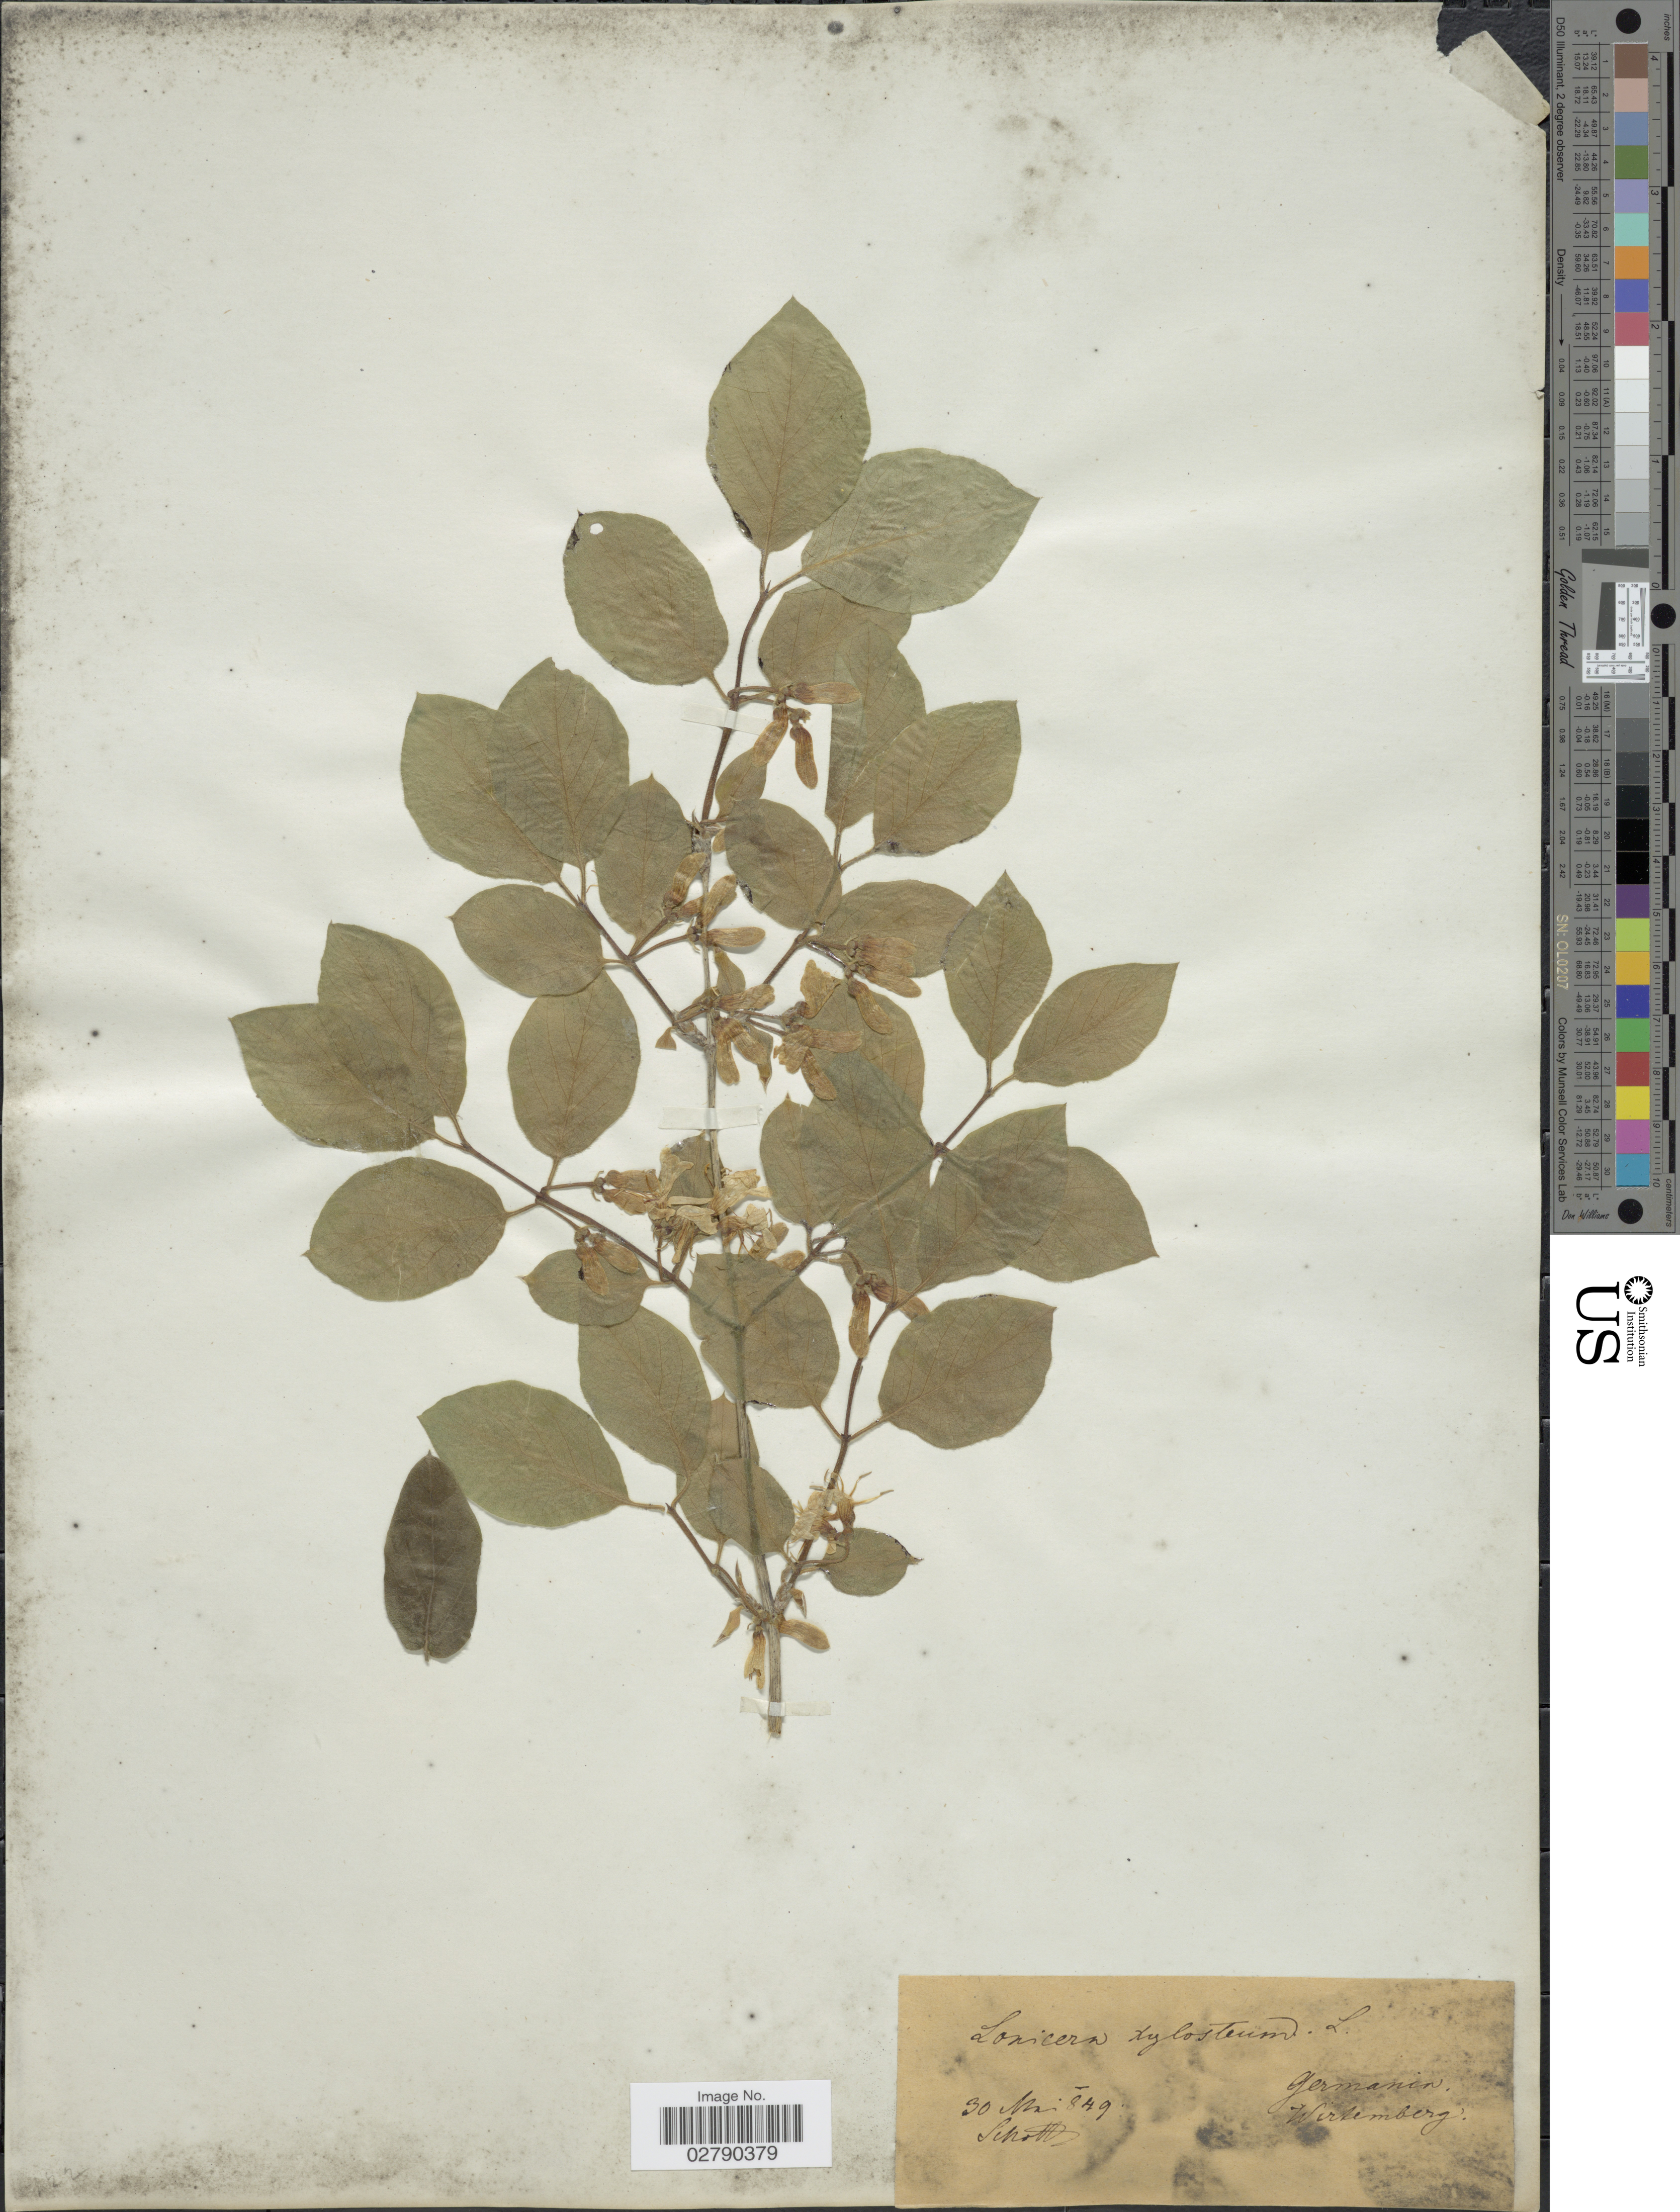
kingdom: Plantae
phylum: Tracheophyta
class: Magnoliopsida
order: Dipsacales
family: Caprifoliaceae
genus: Lonicera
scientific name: Lonicera xylosteum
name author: L.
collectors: -. Schottz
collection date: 1849-05-30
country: Germany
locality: Wirtemberg.